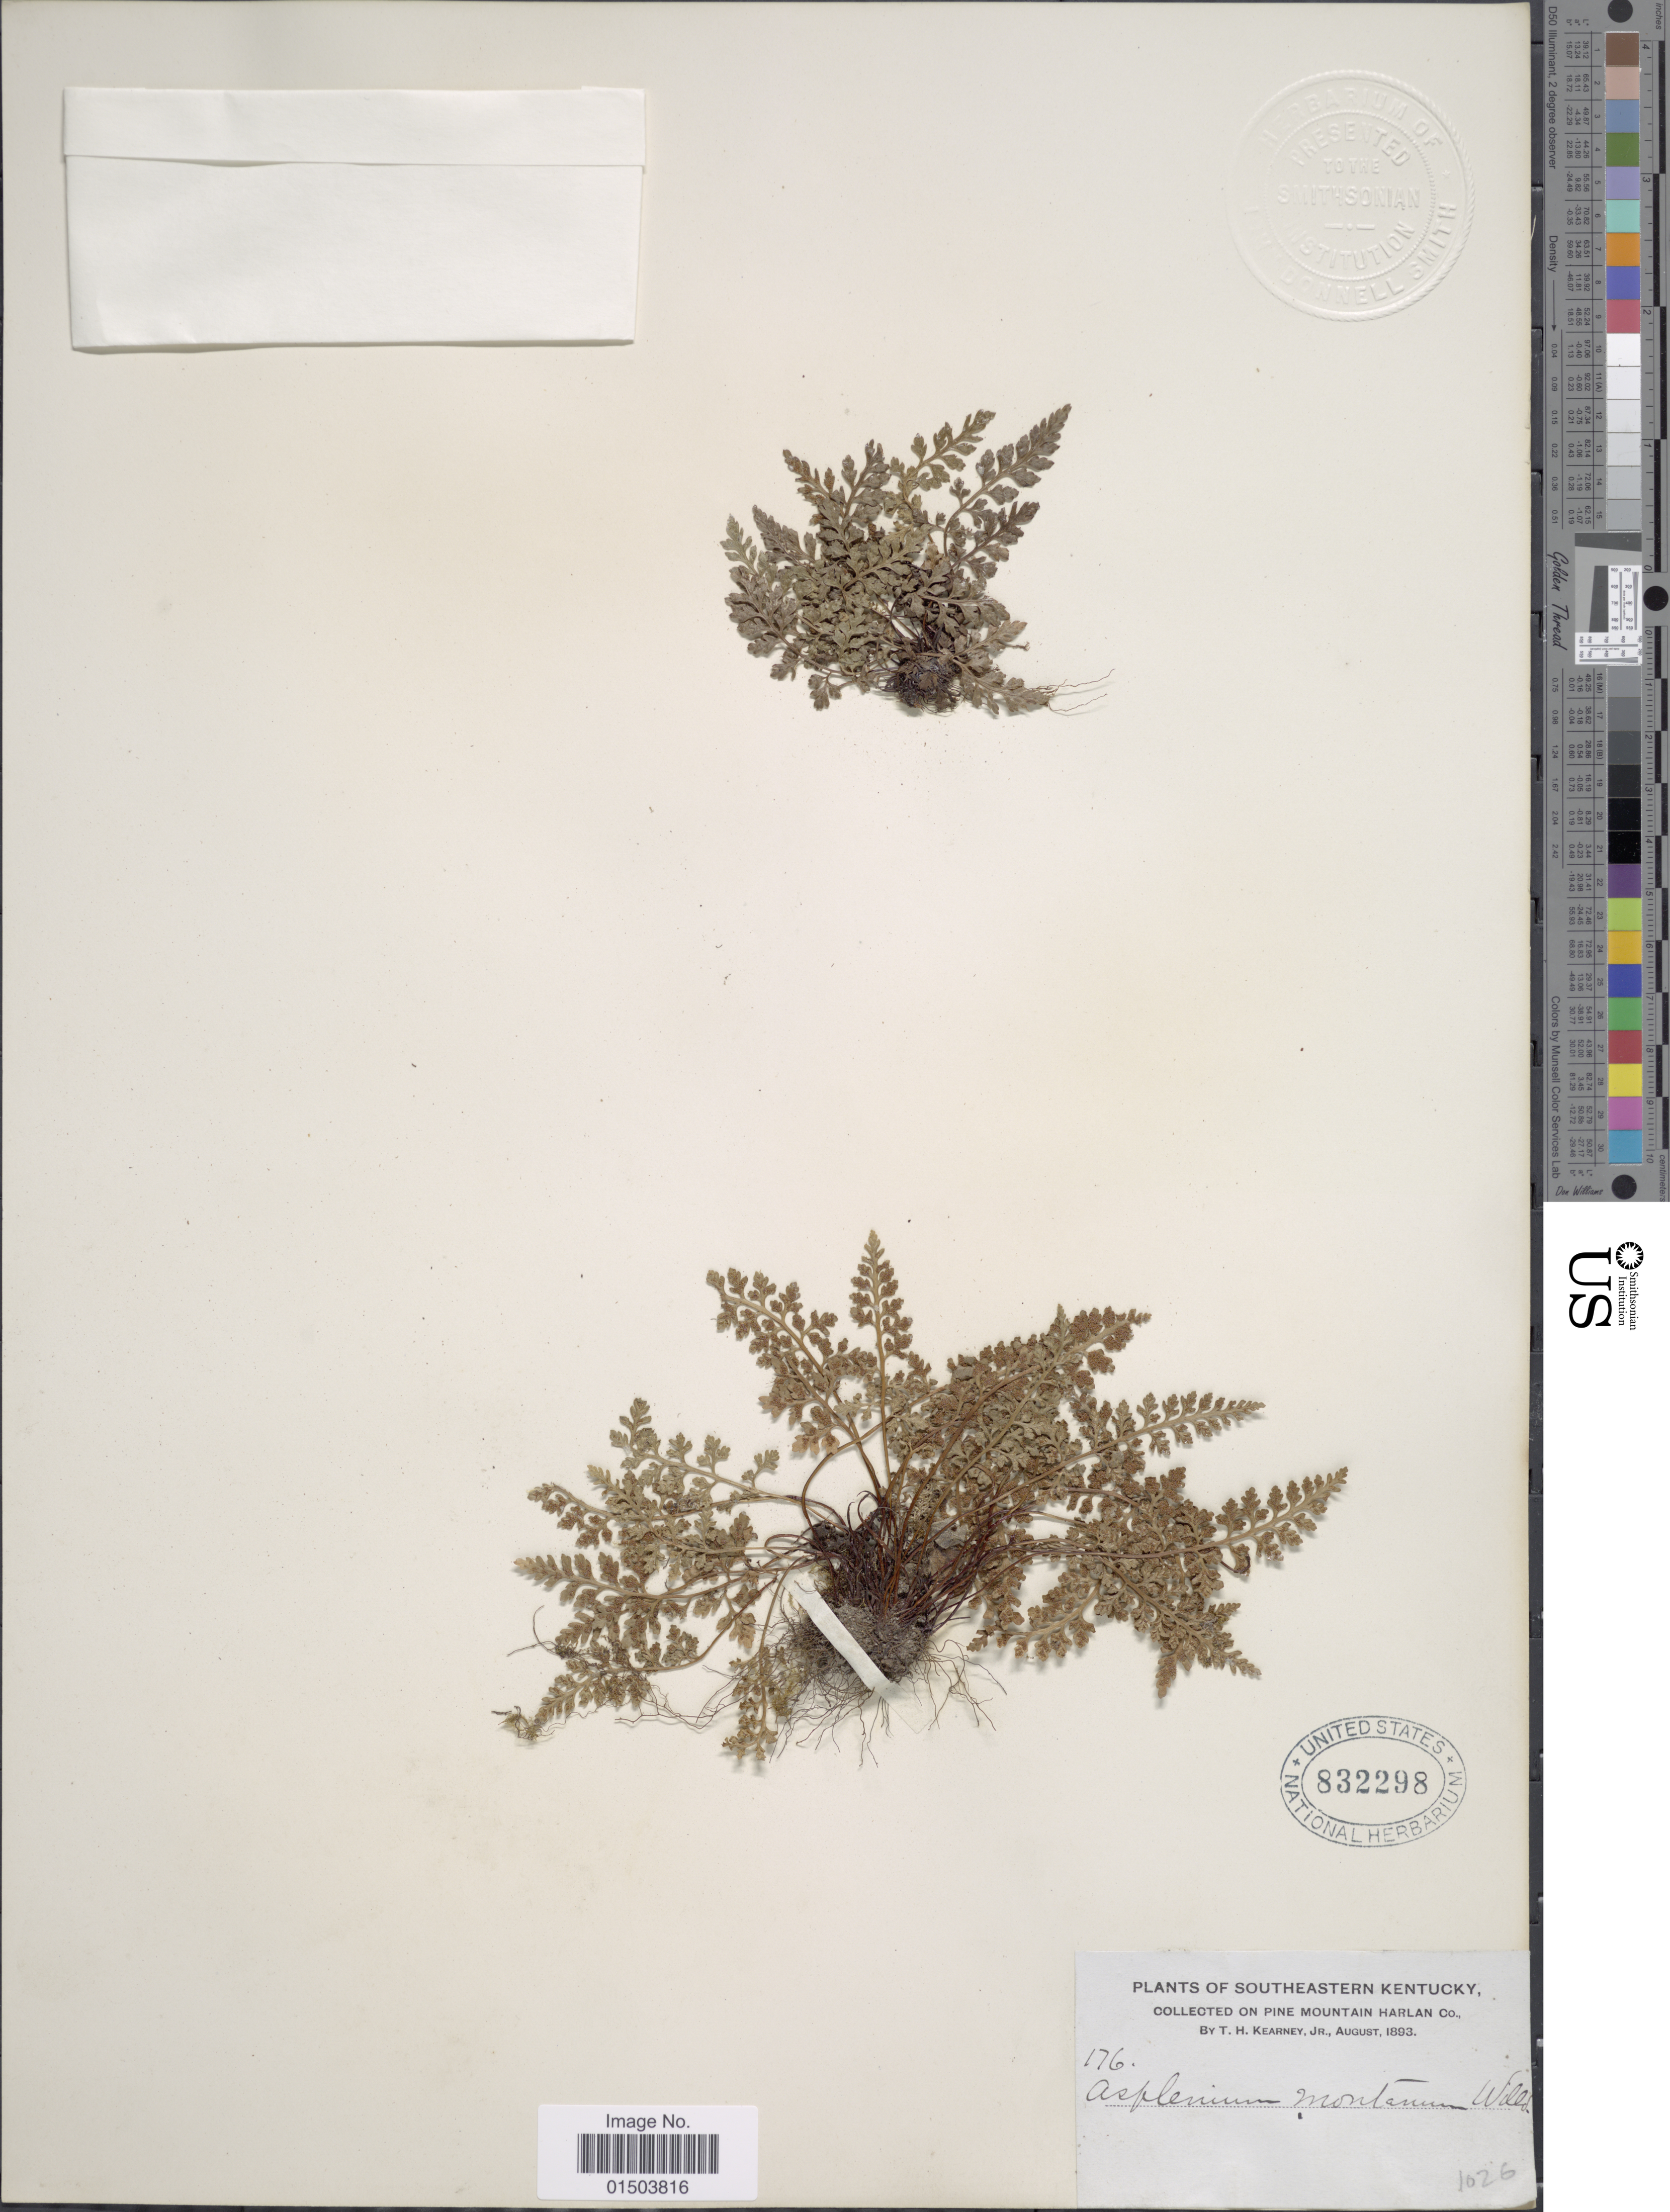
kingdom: Plantae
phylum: Tracheophyta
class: Polypodiopsida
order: Polypodiales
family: Aspleniaceae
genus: Asplenium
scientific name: Asplenium montanum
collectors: T. H. Kearney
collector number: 176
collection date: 1893-08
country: United States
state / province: Kentucky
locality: Southeastern Kentucky, on Pine Mountain Harlan Co.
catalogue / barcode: US 832298